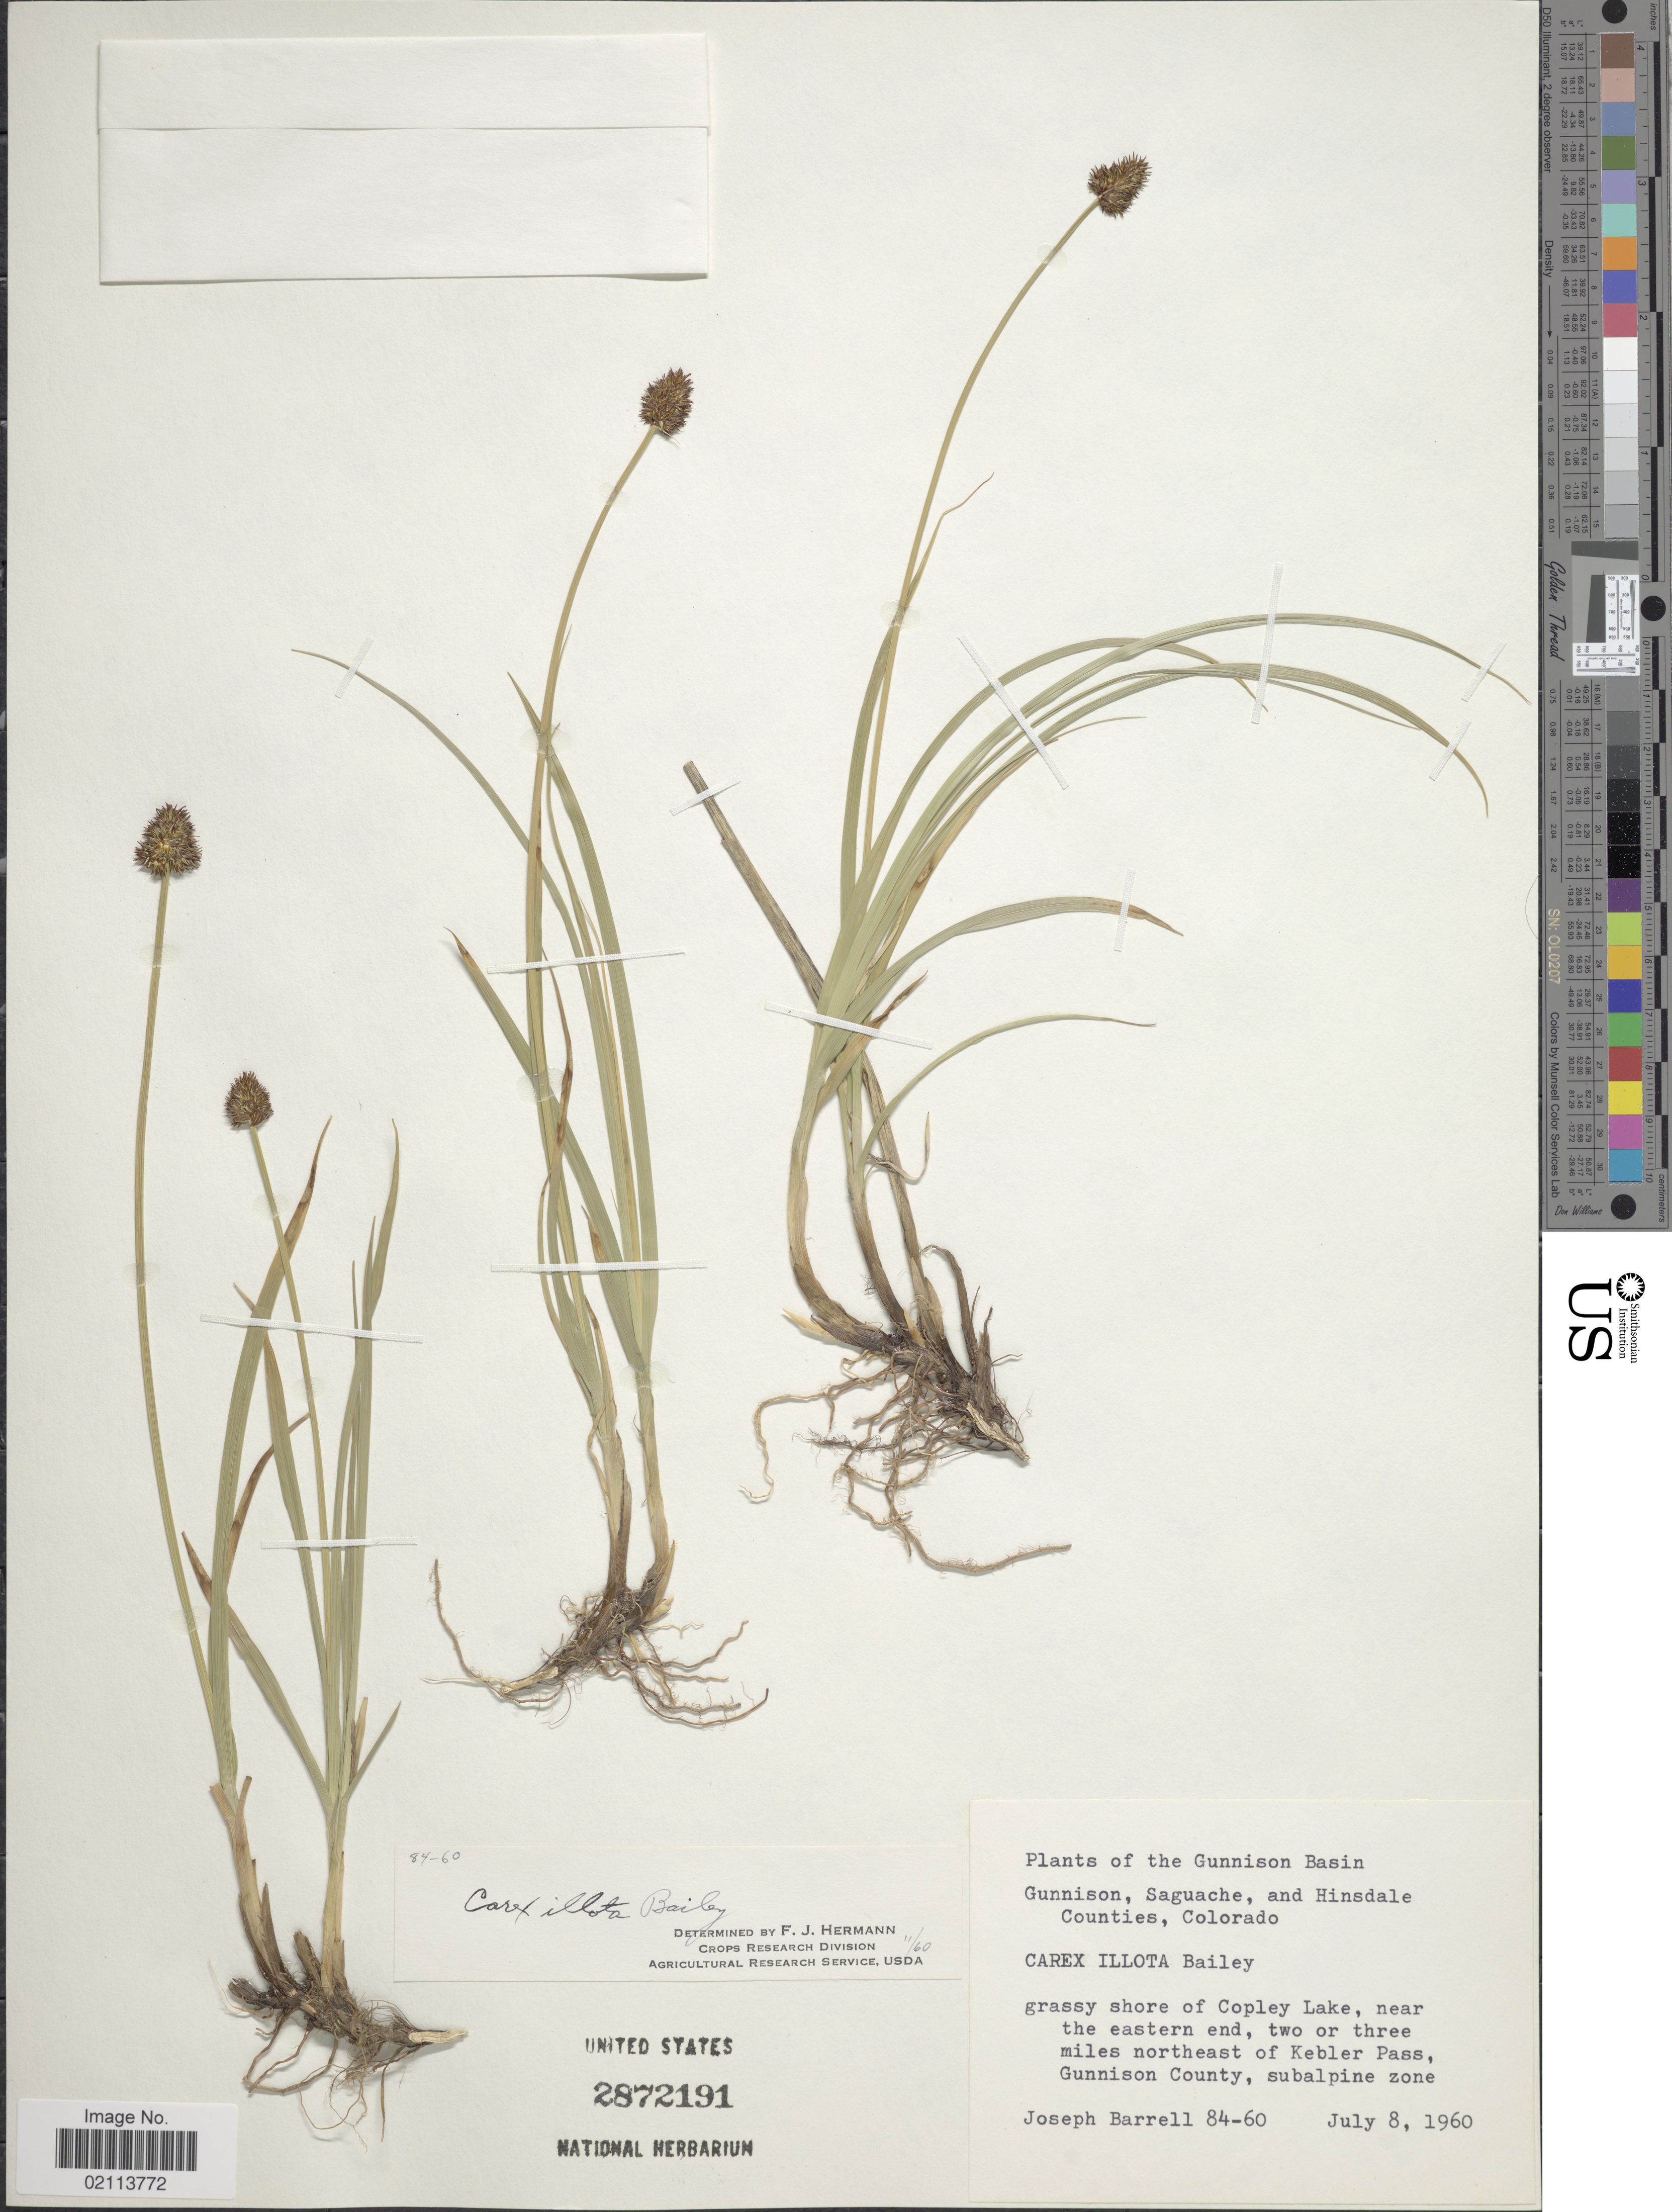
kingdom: Plantae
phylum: Tracheophyta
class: Liliopsida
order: Poales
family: Cyperaceae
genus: Carex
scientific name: Carex illota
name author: L.H. Bailey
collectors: J. Barrell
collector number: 84-60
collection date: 1960-07-08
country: United States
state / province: Colorado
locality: The Gunnison Basin, Gunnison, Saguache, and Hinsdale Counties, Colorado, grassy shore of Copley Lake, near the eastern end, two or three miles northeast of Kebler Pass, Gunnison County, subalpine zone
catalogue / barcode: US 2872191